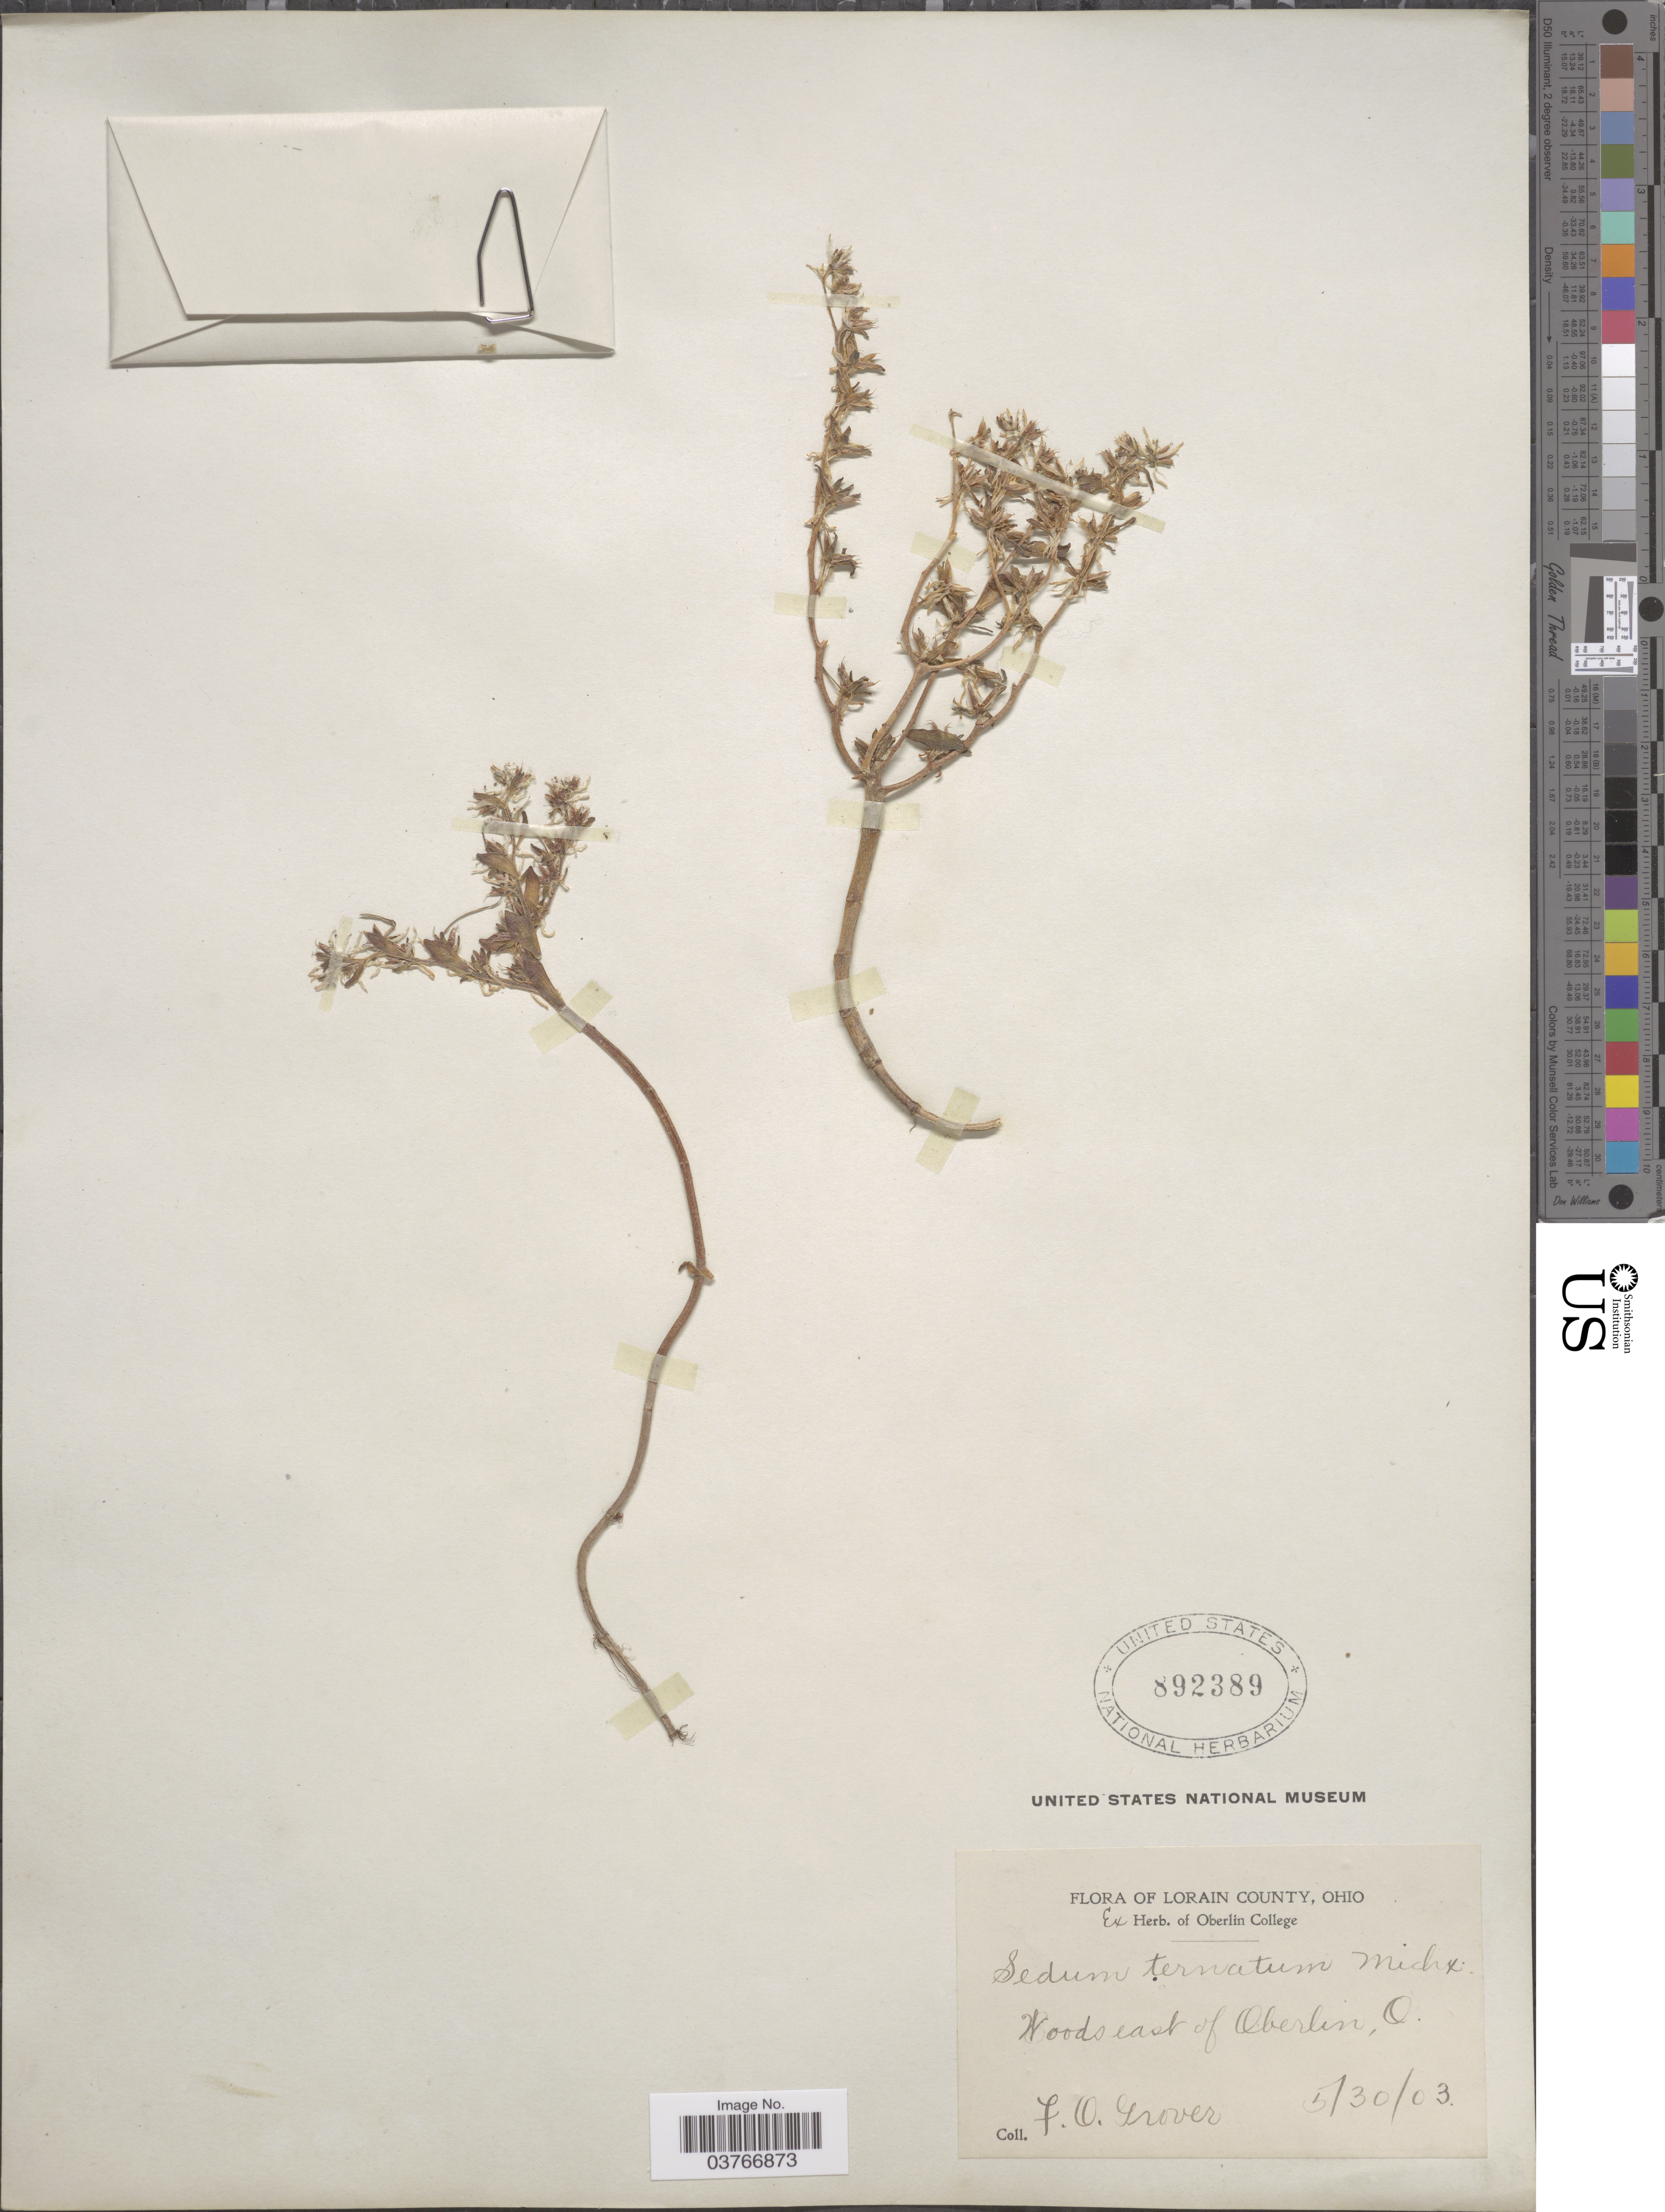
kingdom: Plantae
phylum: Tracheophyta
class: Magnoliopsida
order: Saxifragales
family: Crassulaceae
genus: Sedum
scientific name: Sedum ternatum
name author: Michx.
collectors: F. Grover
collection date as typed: Transcribed d/m/y: 30/5/3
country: United States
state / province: Ohio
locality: Lorain County. Woods east of Oberlin.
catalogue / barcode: US 892389